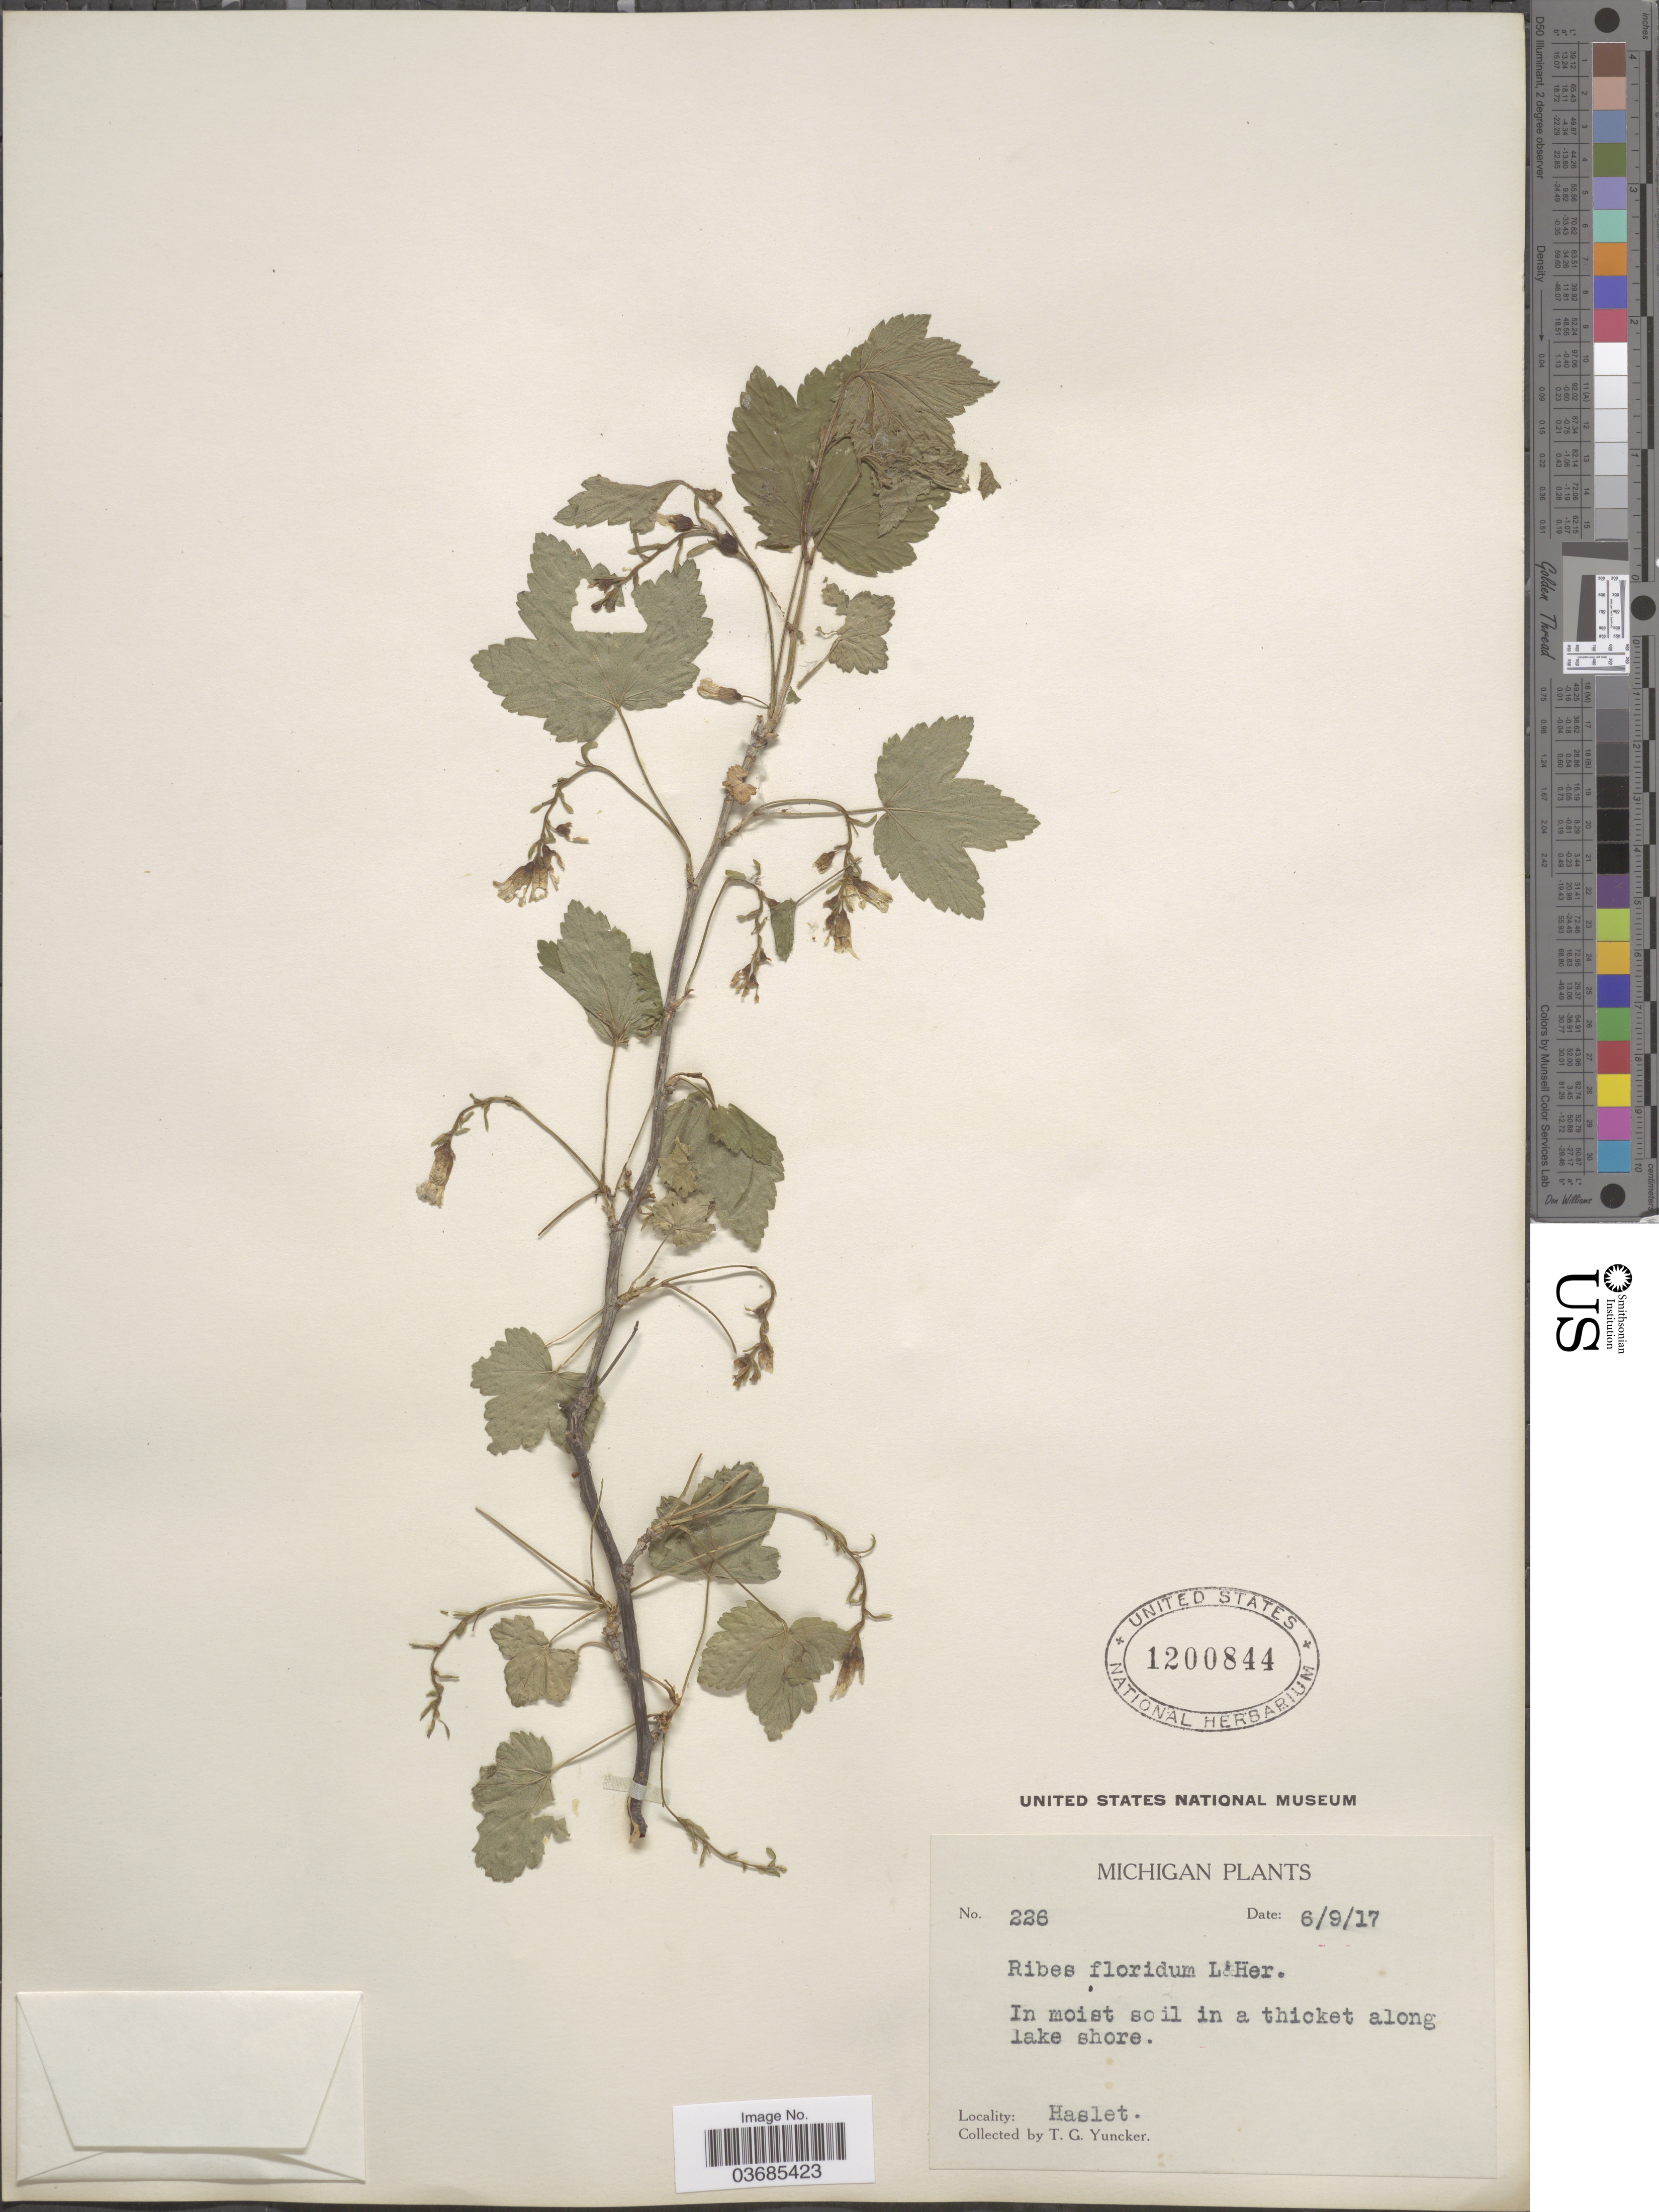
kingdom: Plantae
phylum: Tracheophyta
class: Magnoliopsida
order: Saxifragales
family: Grossulariaceae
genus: Ribes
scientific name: Ribes americanum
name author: Mill.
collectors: T. G. Yuncker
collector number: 226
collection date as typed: Transcribed d/m/y: 9/6/17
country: United States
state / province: Michigan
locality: In moist soil in a thicket along lake shore. Haslet.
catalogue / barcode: US 1200844